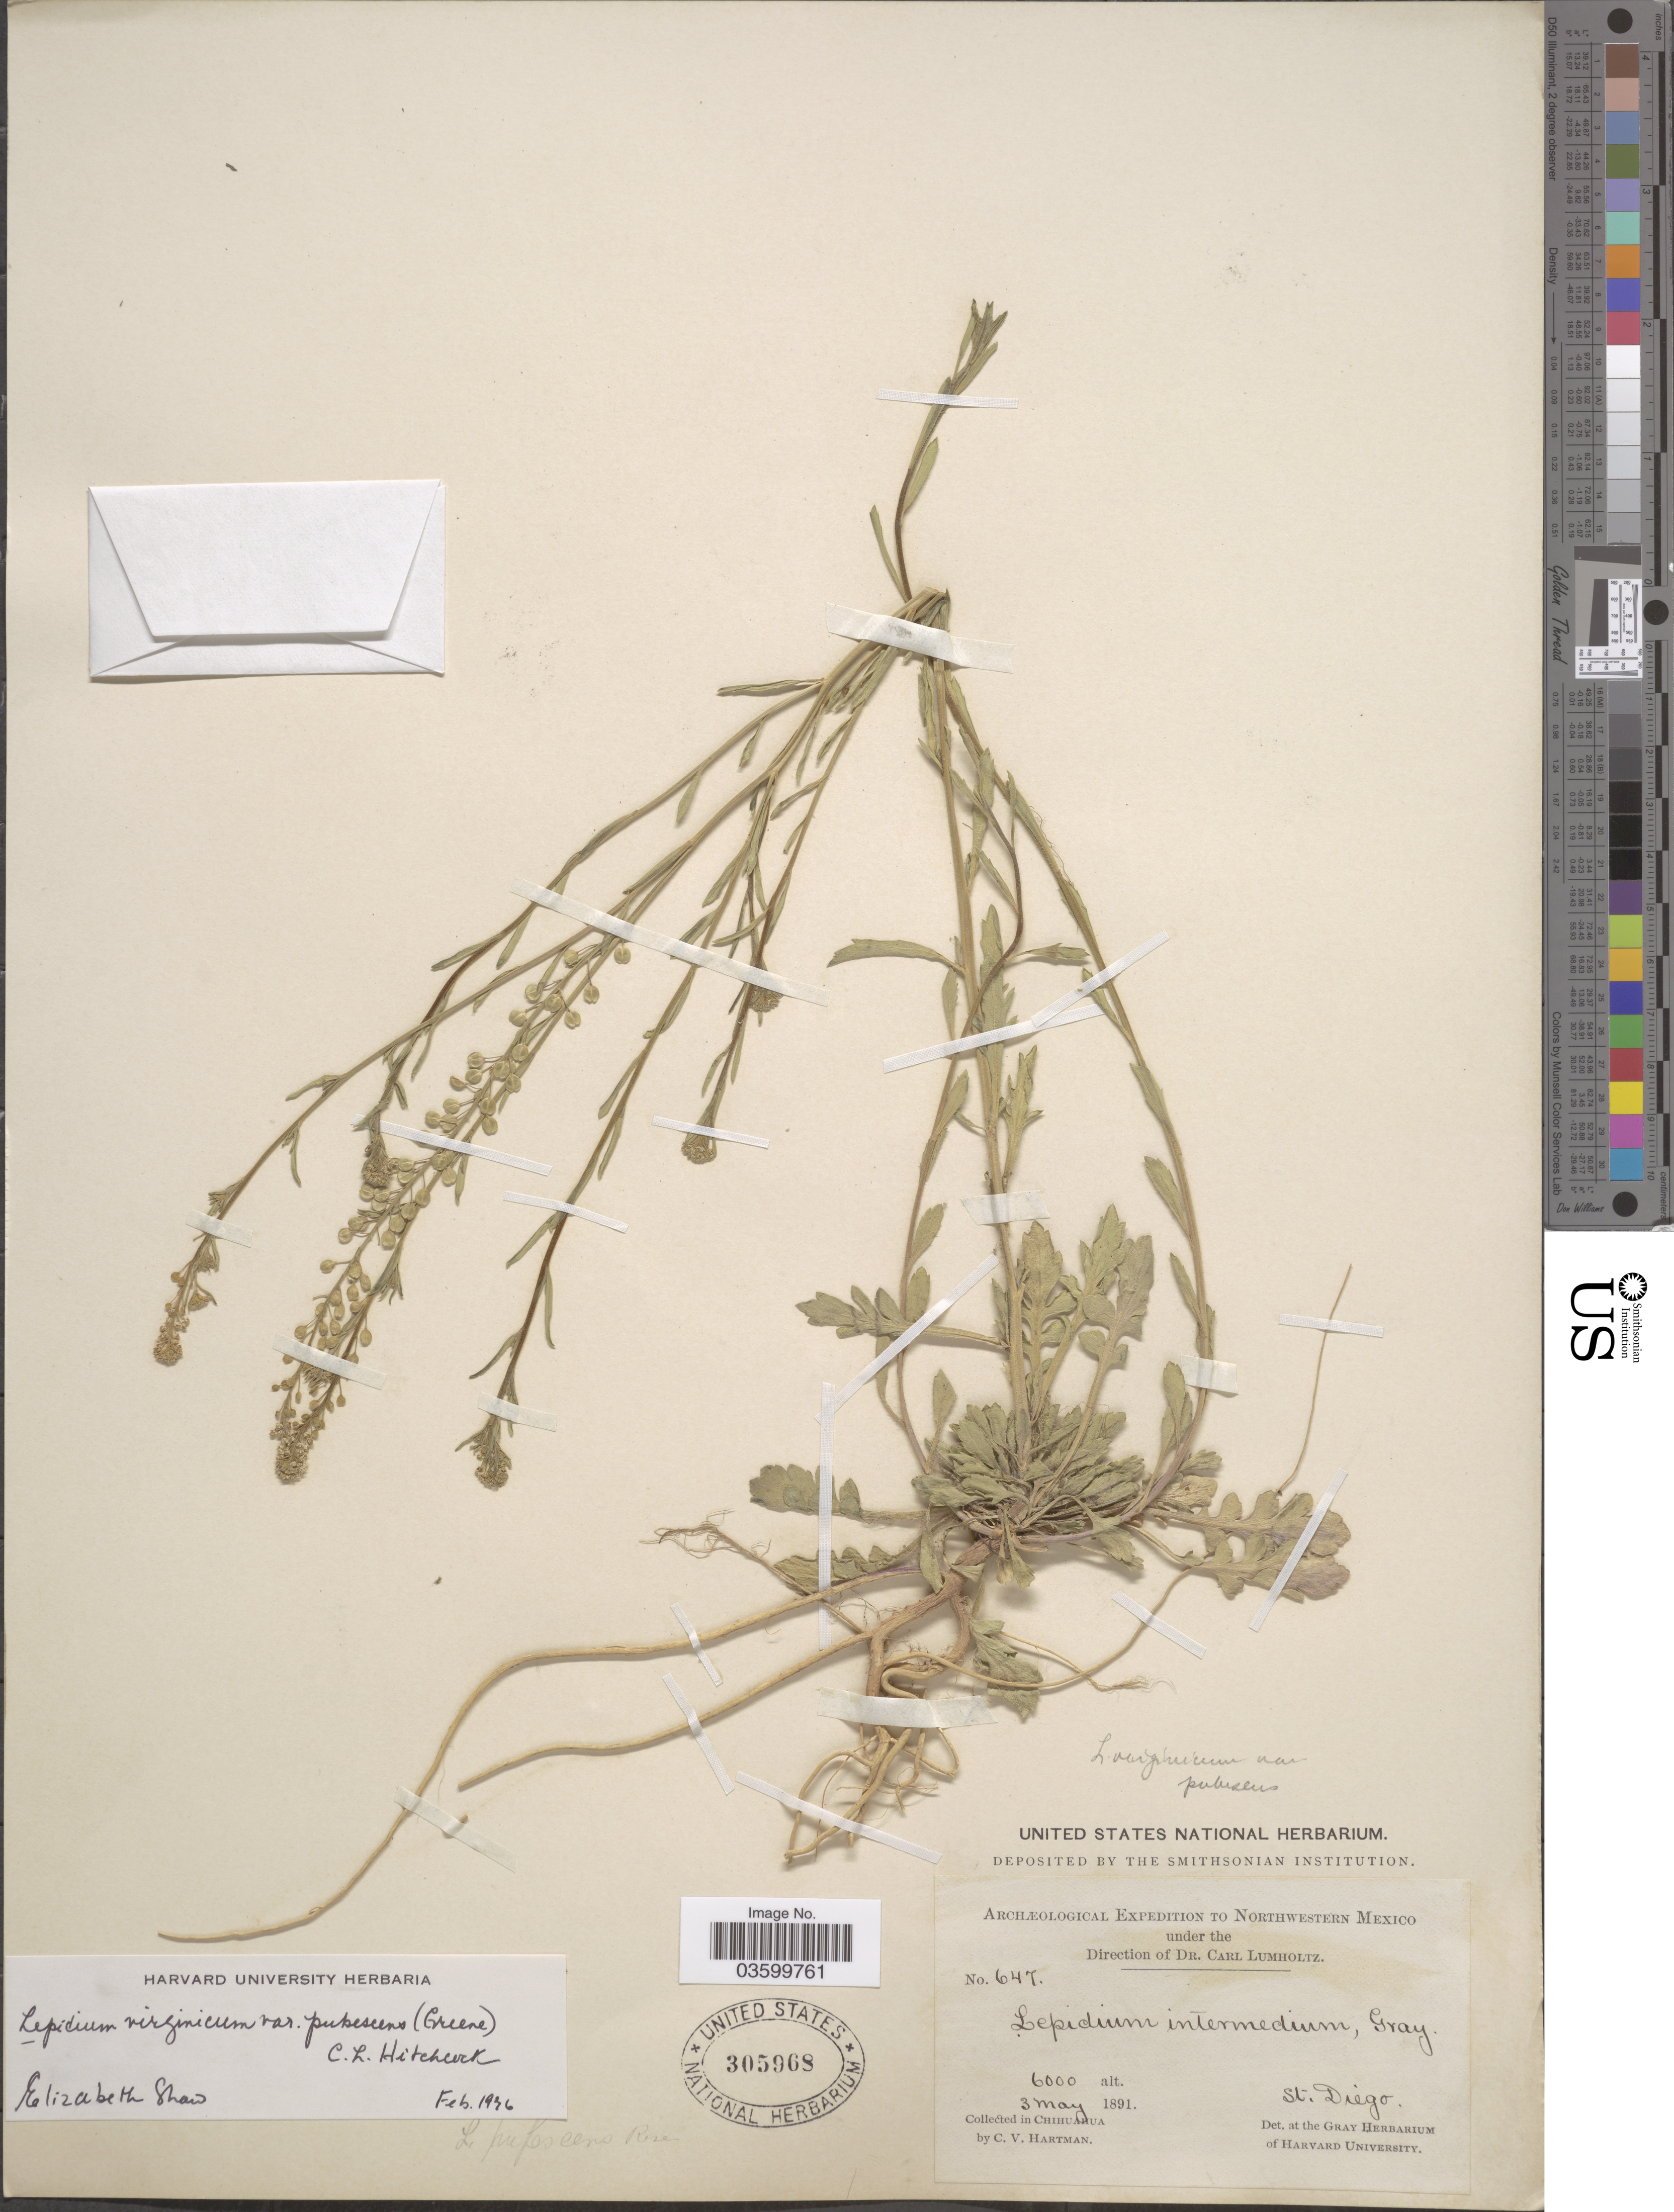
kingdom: Plantae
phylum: Tracheophyta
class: Magnoliopsida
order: Brassicales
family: Brassicaceae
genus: Lepidium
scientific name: Lepidium virginicum var. pubescens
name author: (Greene) C.L. Hitchc.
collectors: C. V. Hartman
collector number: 647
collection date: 1891-05-03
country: Mexico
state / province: Chihuahua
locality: Northwestern Mexico. St. Diego.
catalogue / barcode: US 305968